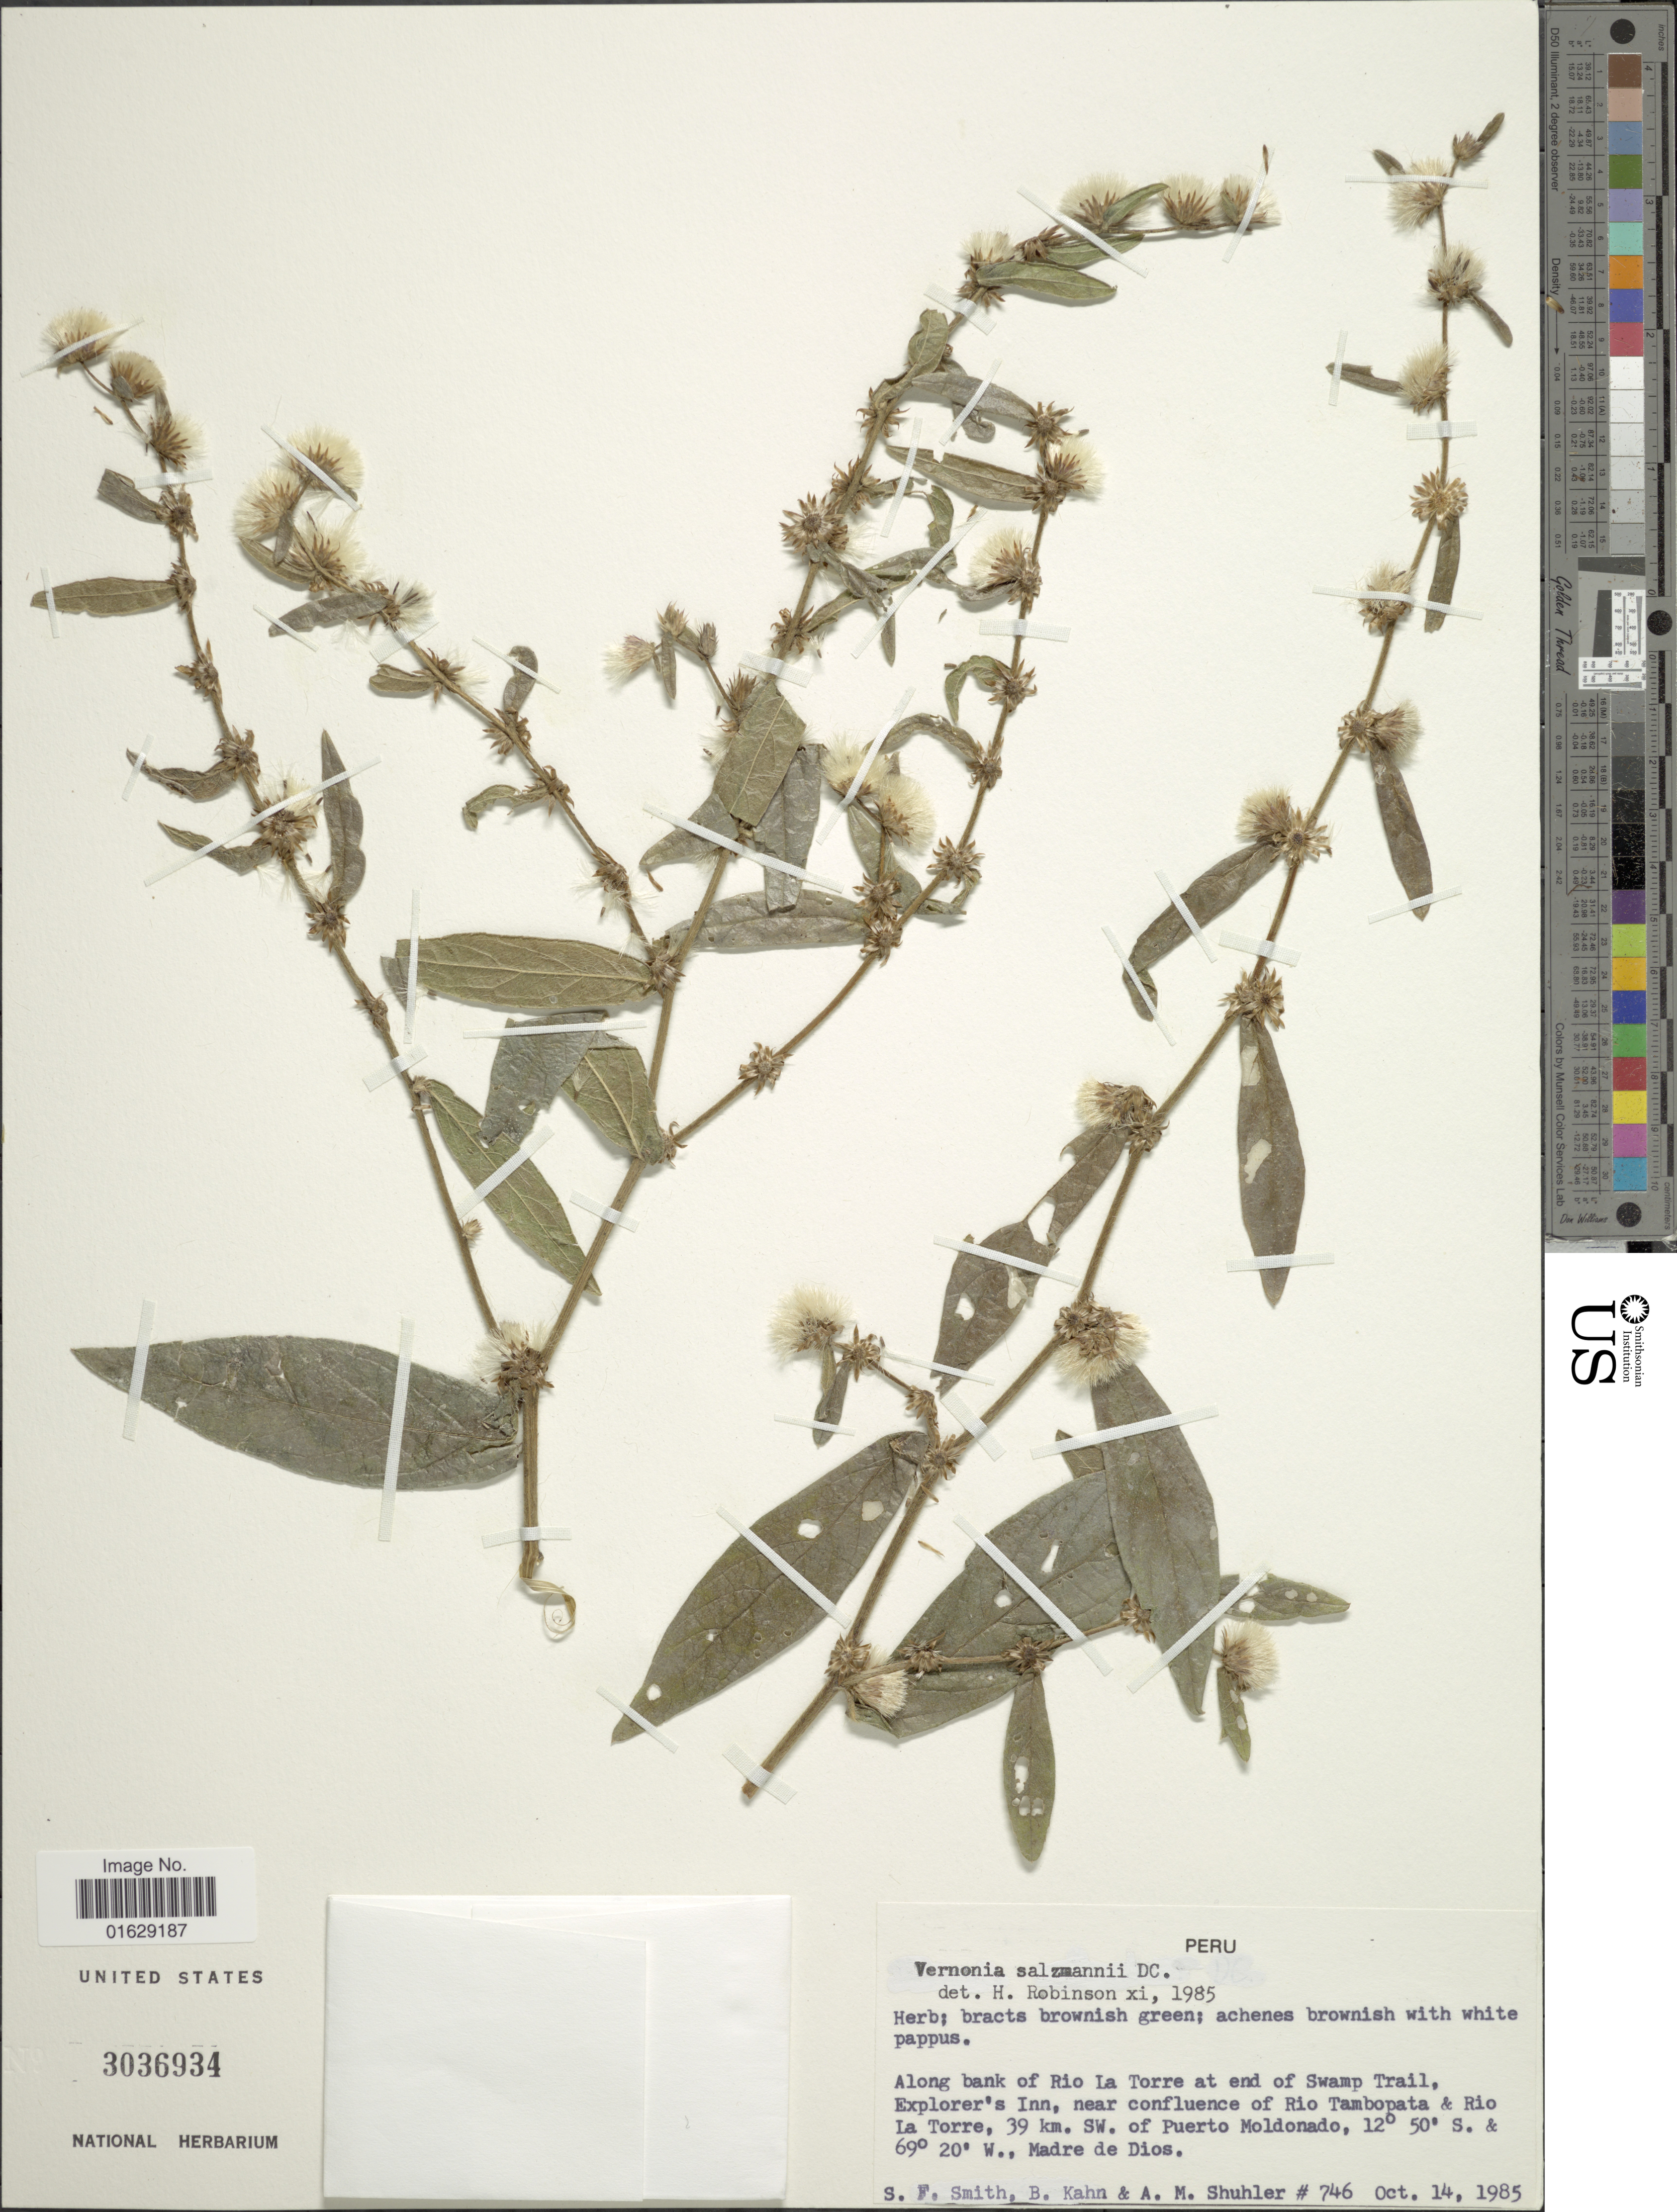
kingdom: Plantae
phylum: Tracheophyta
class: Magnoliopsida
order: Asterales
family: Asteraceae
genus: Lepidaploa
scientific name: Lepidaploa salzmannii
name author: (DC.) H. Rob.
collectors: S.F. Smith, B. Kahn & A. Shuhler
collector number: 746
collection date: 1985-10-14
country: Peru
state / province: Madre de Dios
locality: Along bank of Rio La Torre at end of Swamp Trail, Explorer's Inn, near confluence of Rio Tambopata & Rio La Torre, 39 km. SW. of Puerto Moldonado, Madre de Dios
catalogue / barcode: US 3036934